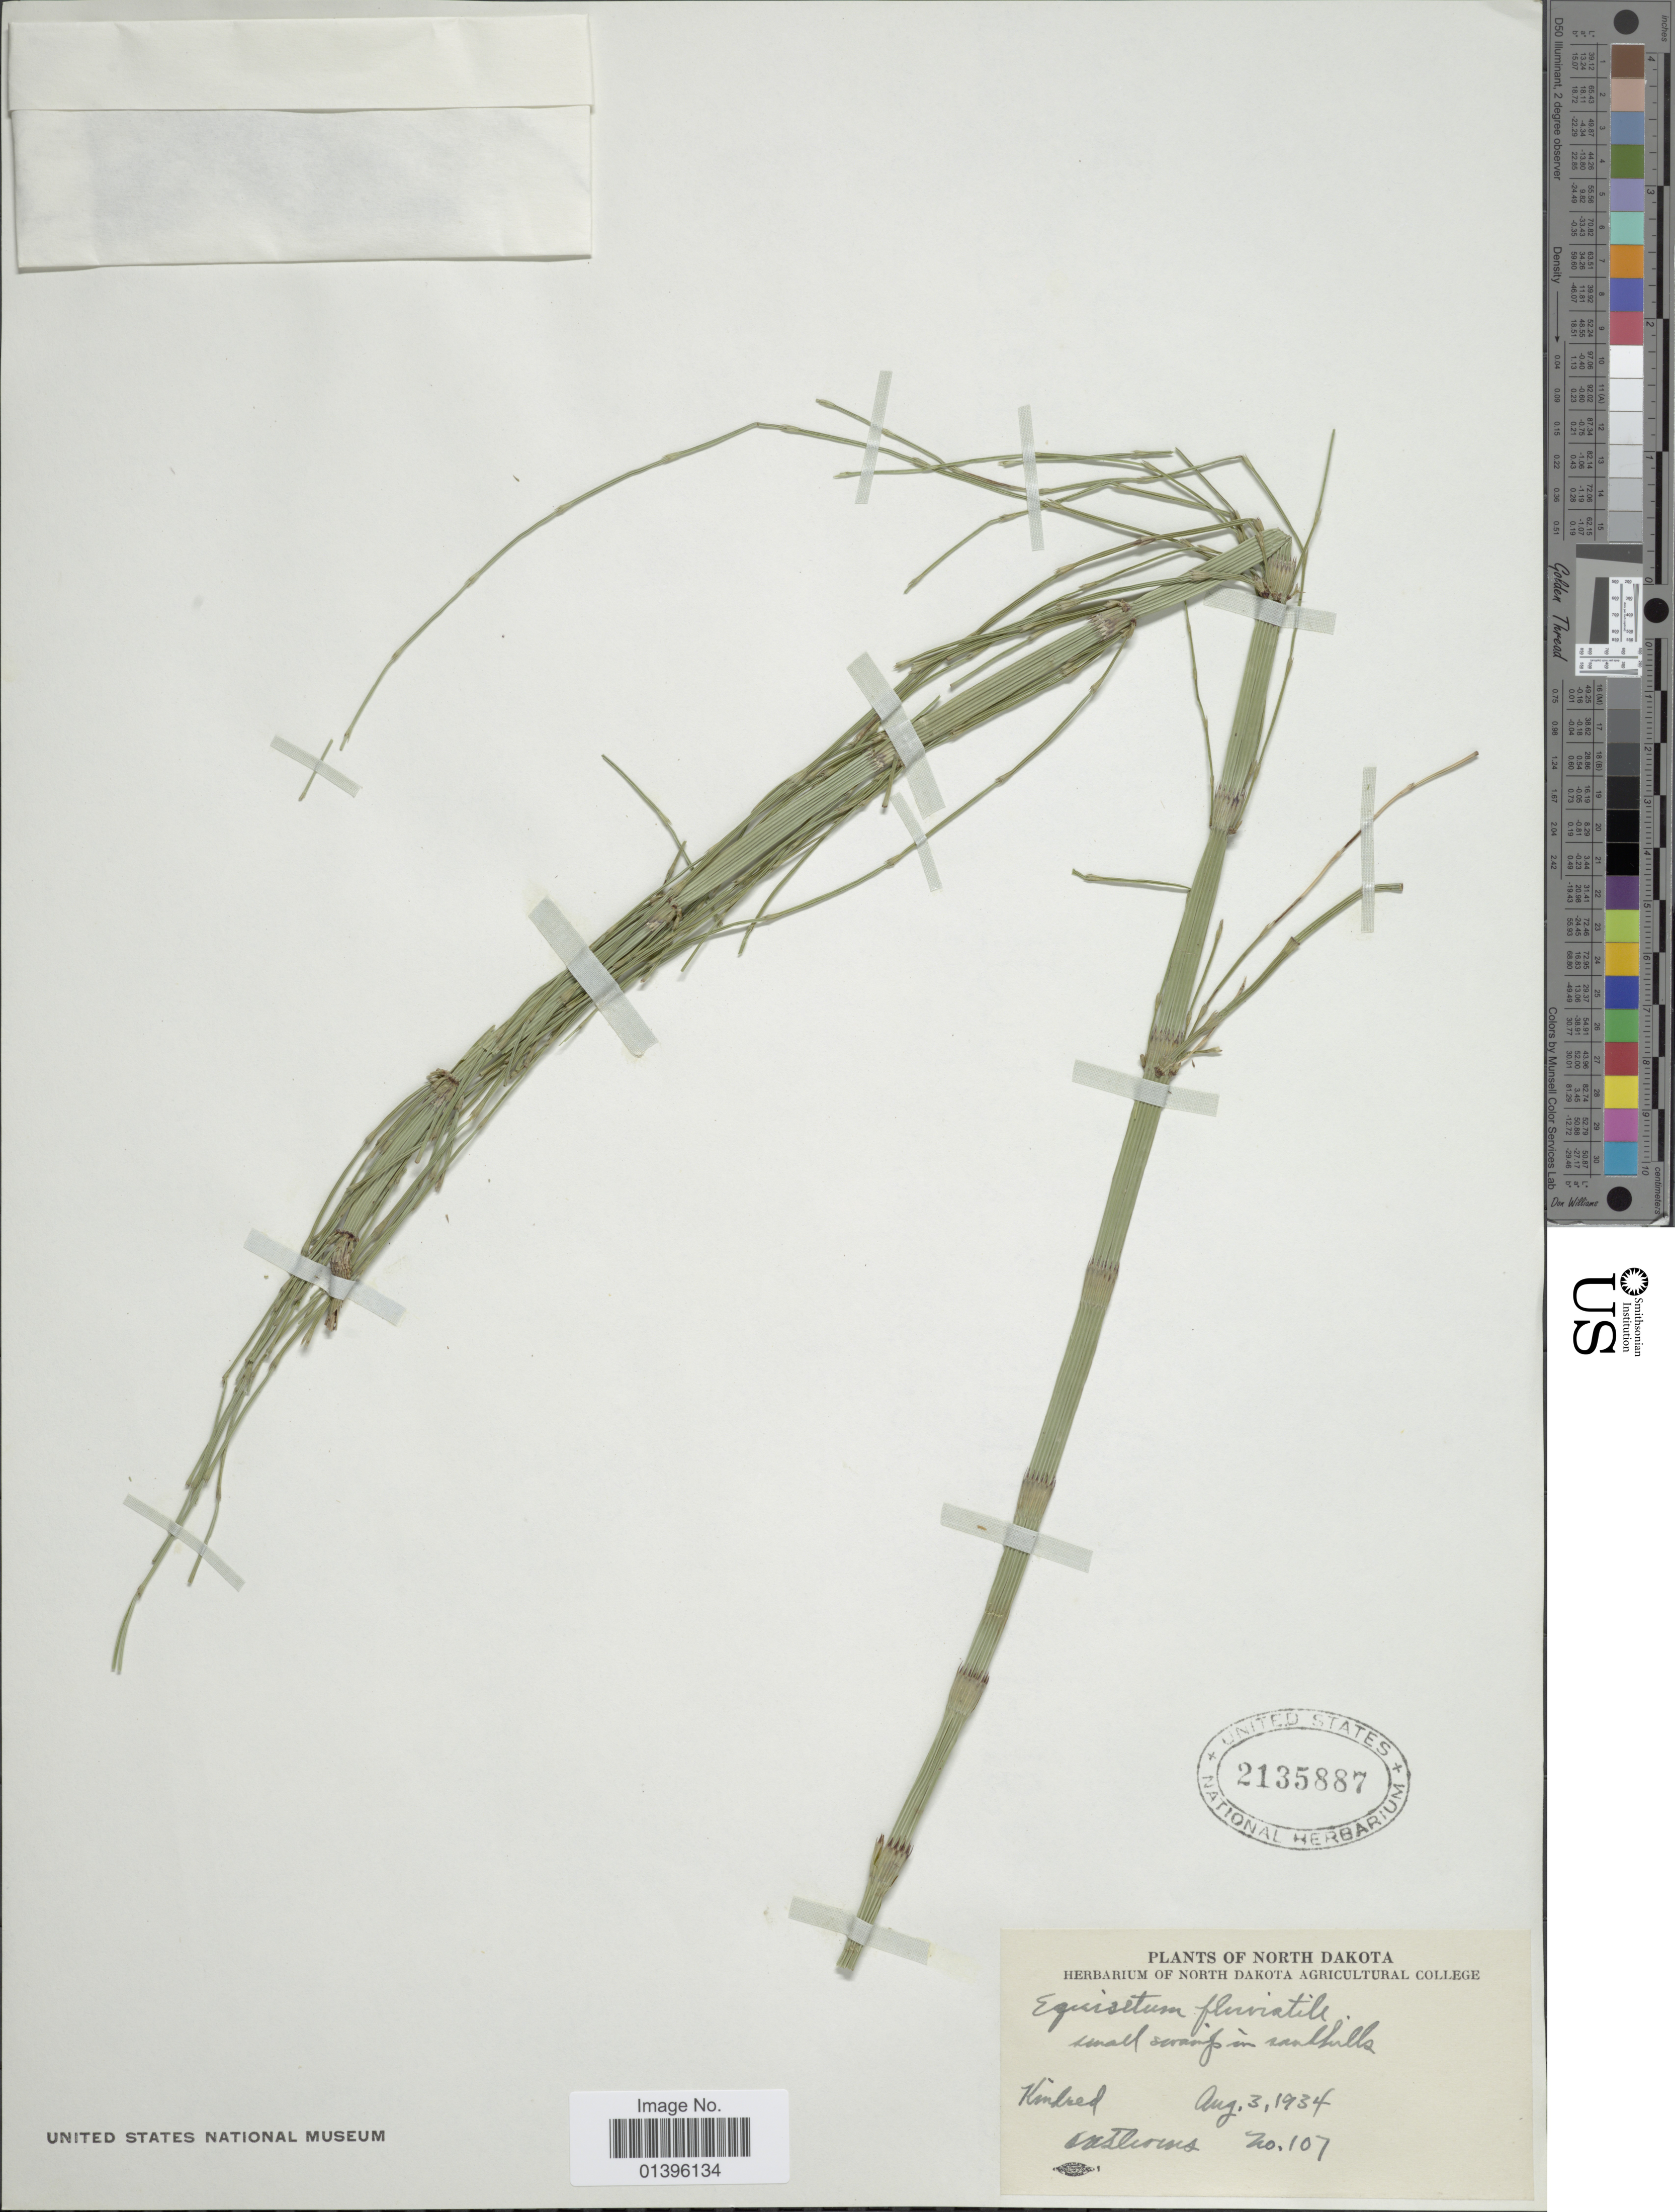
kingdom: Plantae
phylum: Tracheophyta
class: Polypodiopsida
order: Equisetales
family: Equisetaceae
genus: Equisetum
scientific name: Equisetum fluviatile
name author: L.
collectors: O. A. Stevens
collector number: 107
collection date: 1934-08-03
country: United States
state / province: North Dakota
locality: Kindred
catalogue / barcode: US 2135887